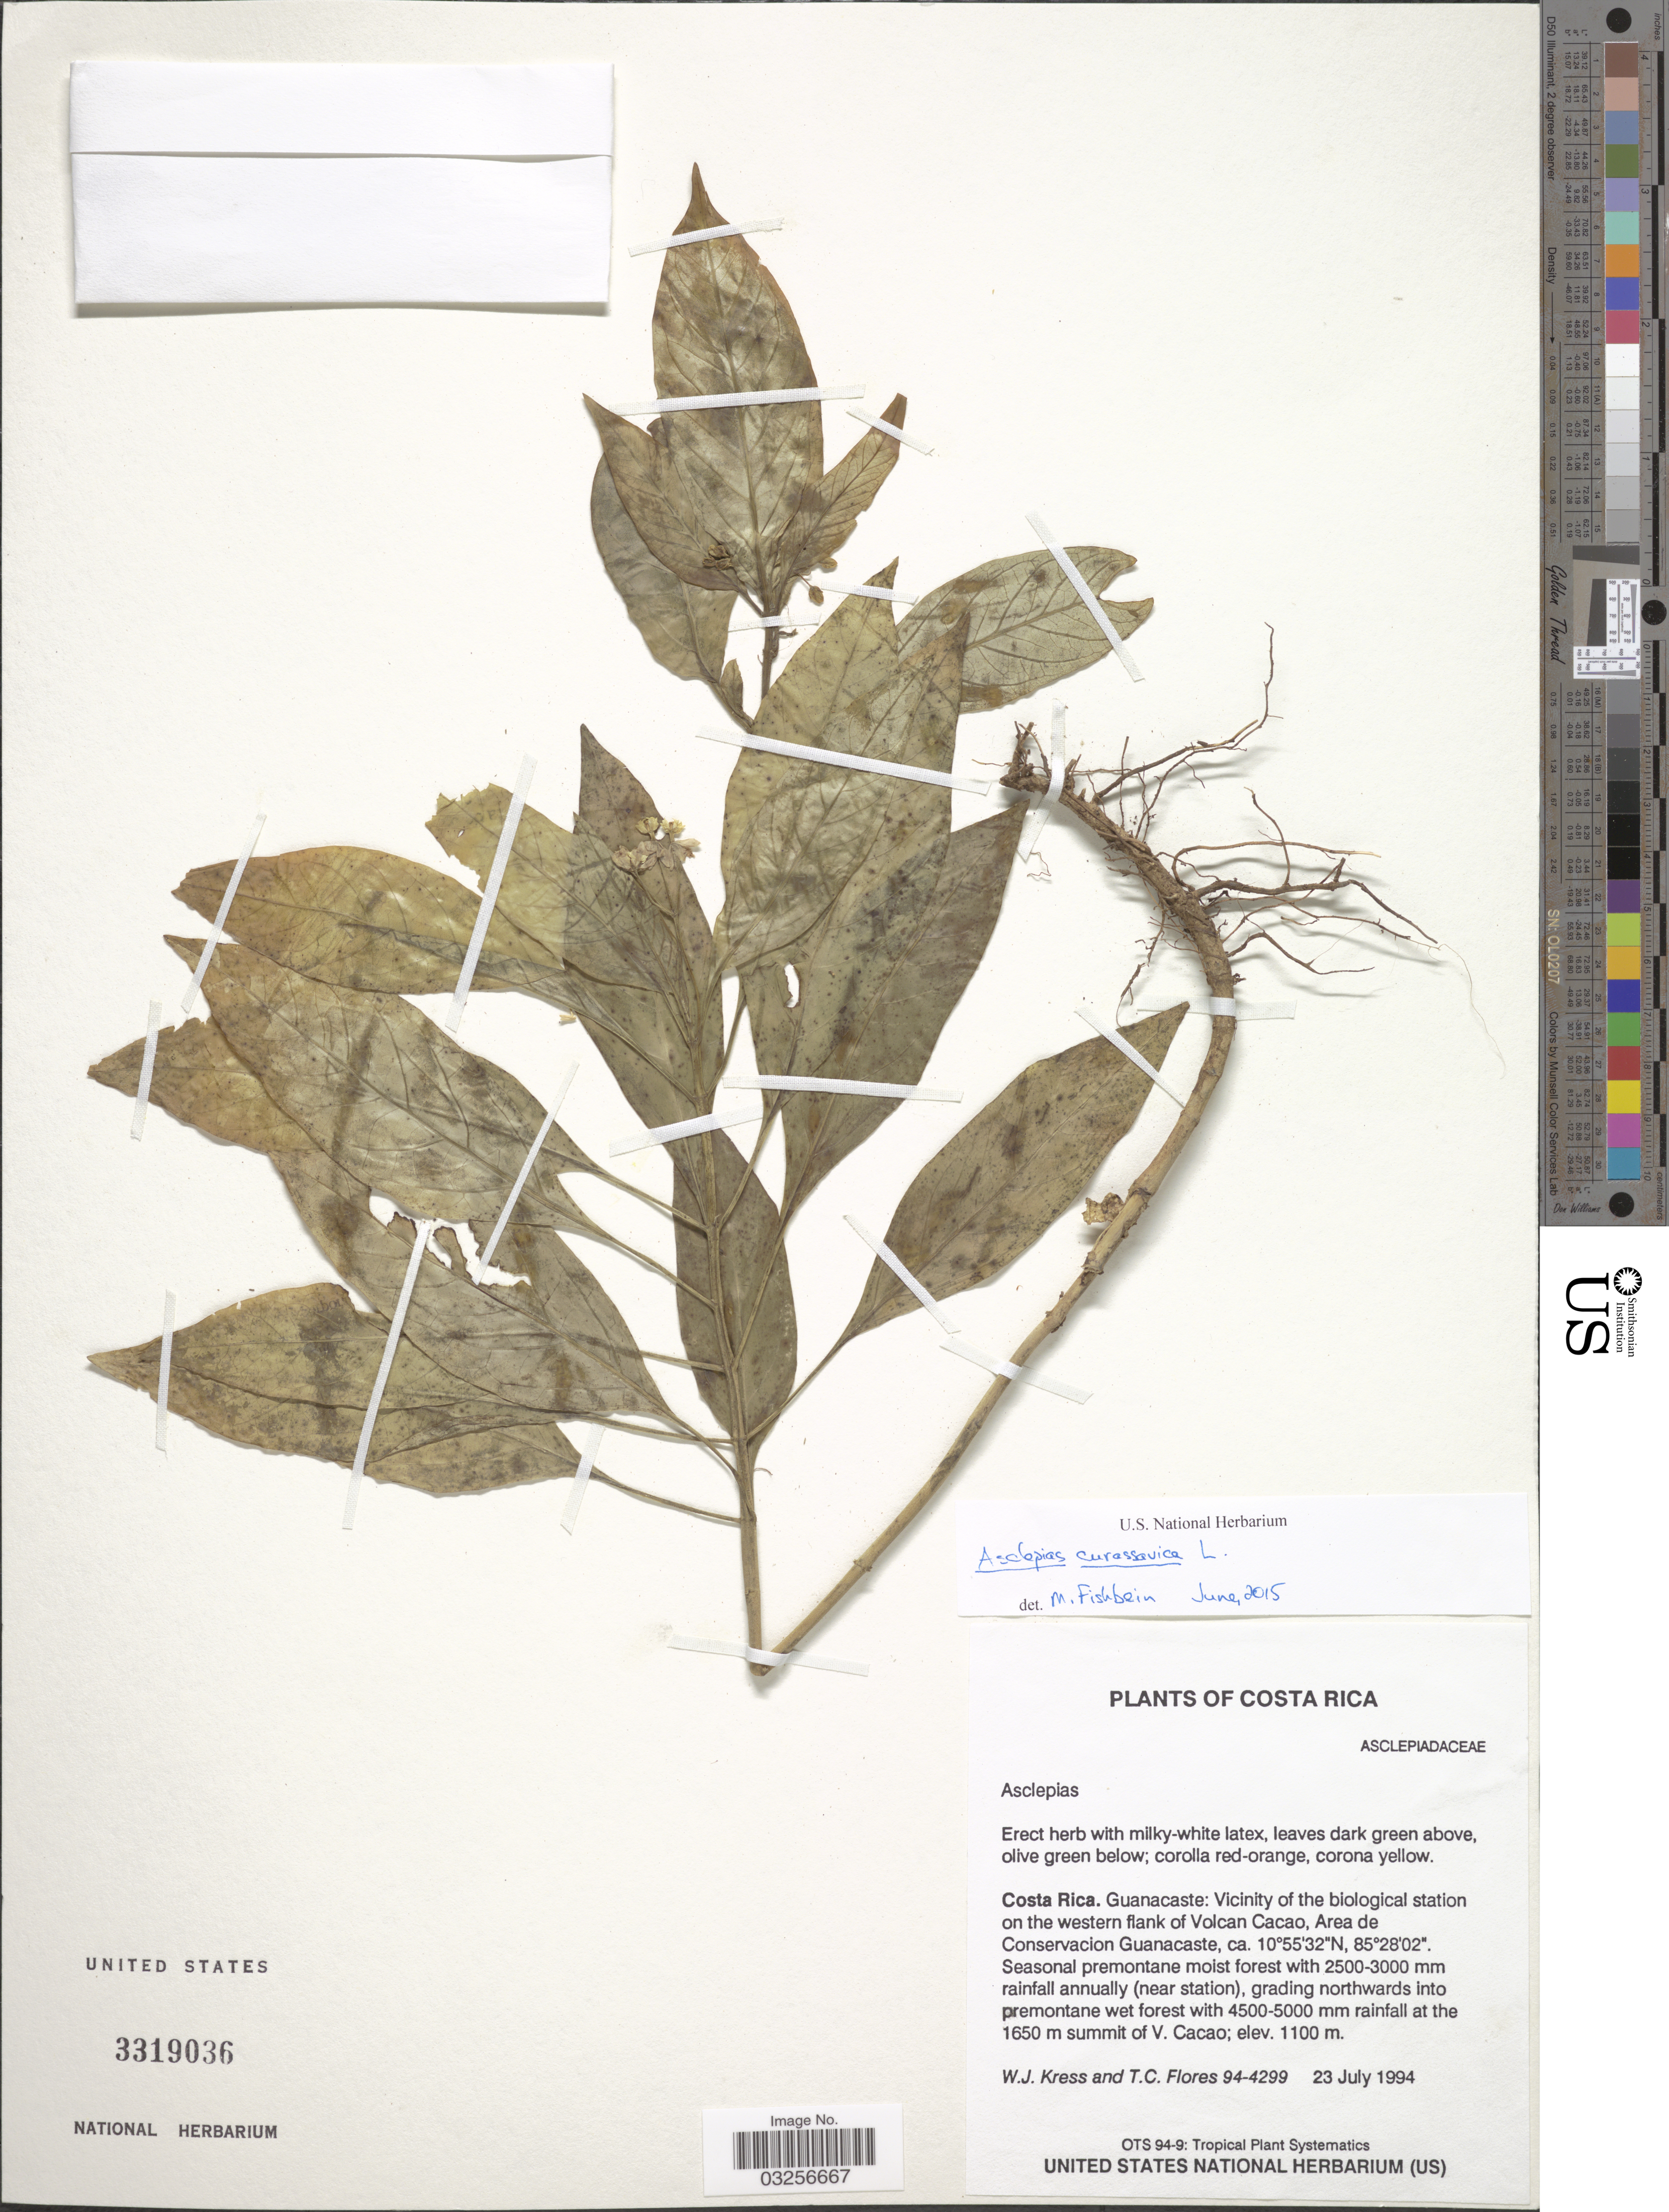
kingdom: Plantae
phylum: Tracheophyta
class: Magnoliopsida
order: Gentianales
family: Apocynaceae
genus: Asclepias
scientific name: Asclepias curassavica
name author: L.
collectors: W. J. Kress & T. C. Flores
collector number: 94-4299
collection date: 1994-07-23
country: Costa Rica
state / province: Guanacaste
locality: Vicinity of the biological station on the western flank of Volcan Cacao, Area de Conservacion Guanacaste.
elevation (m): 1100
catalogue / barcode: US 3319036